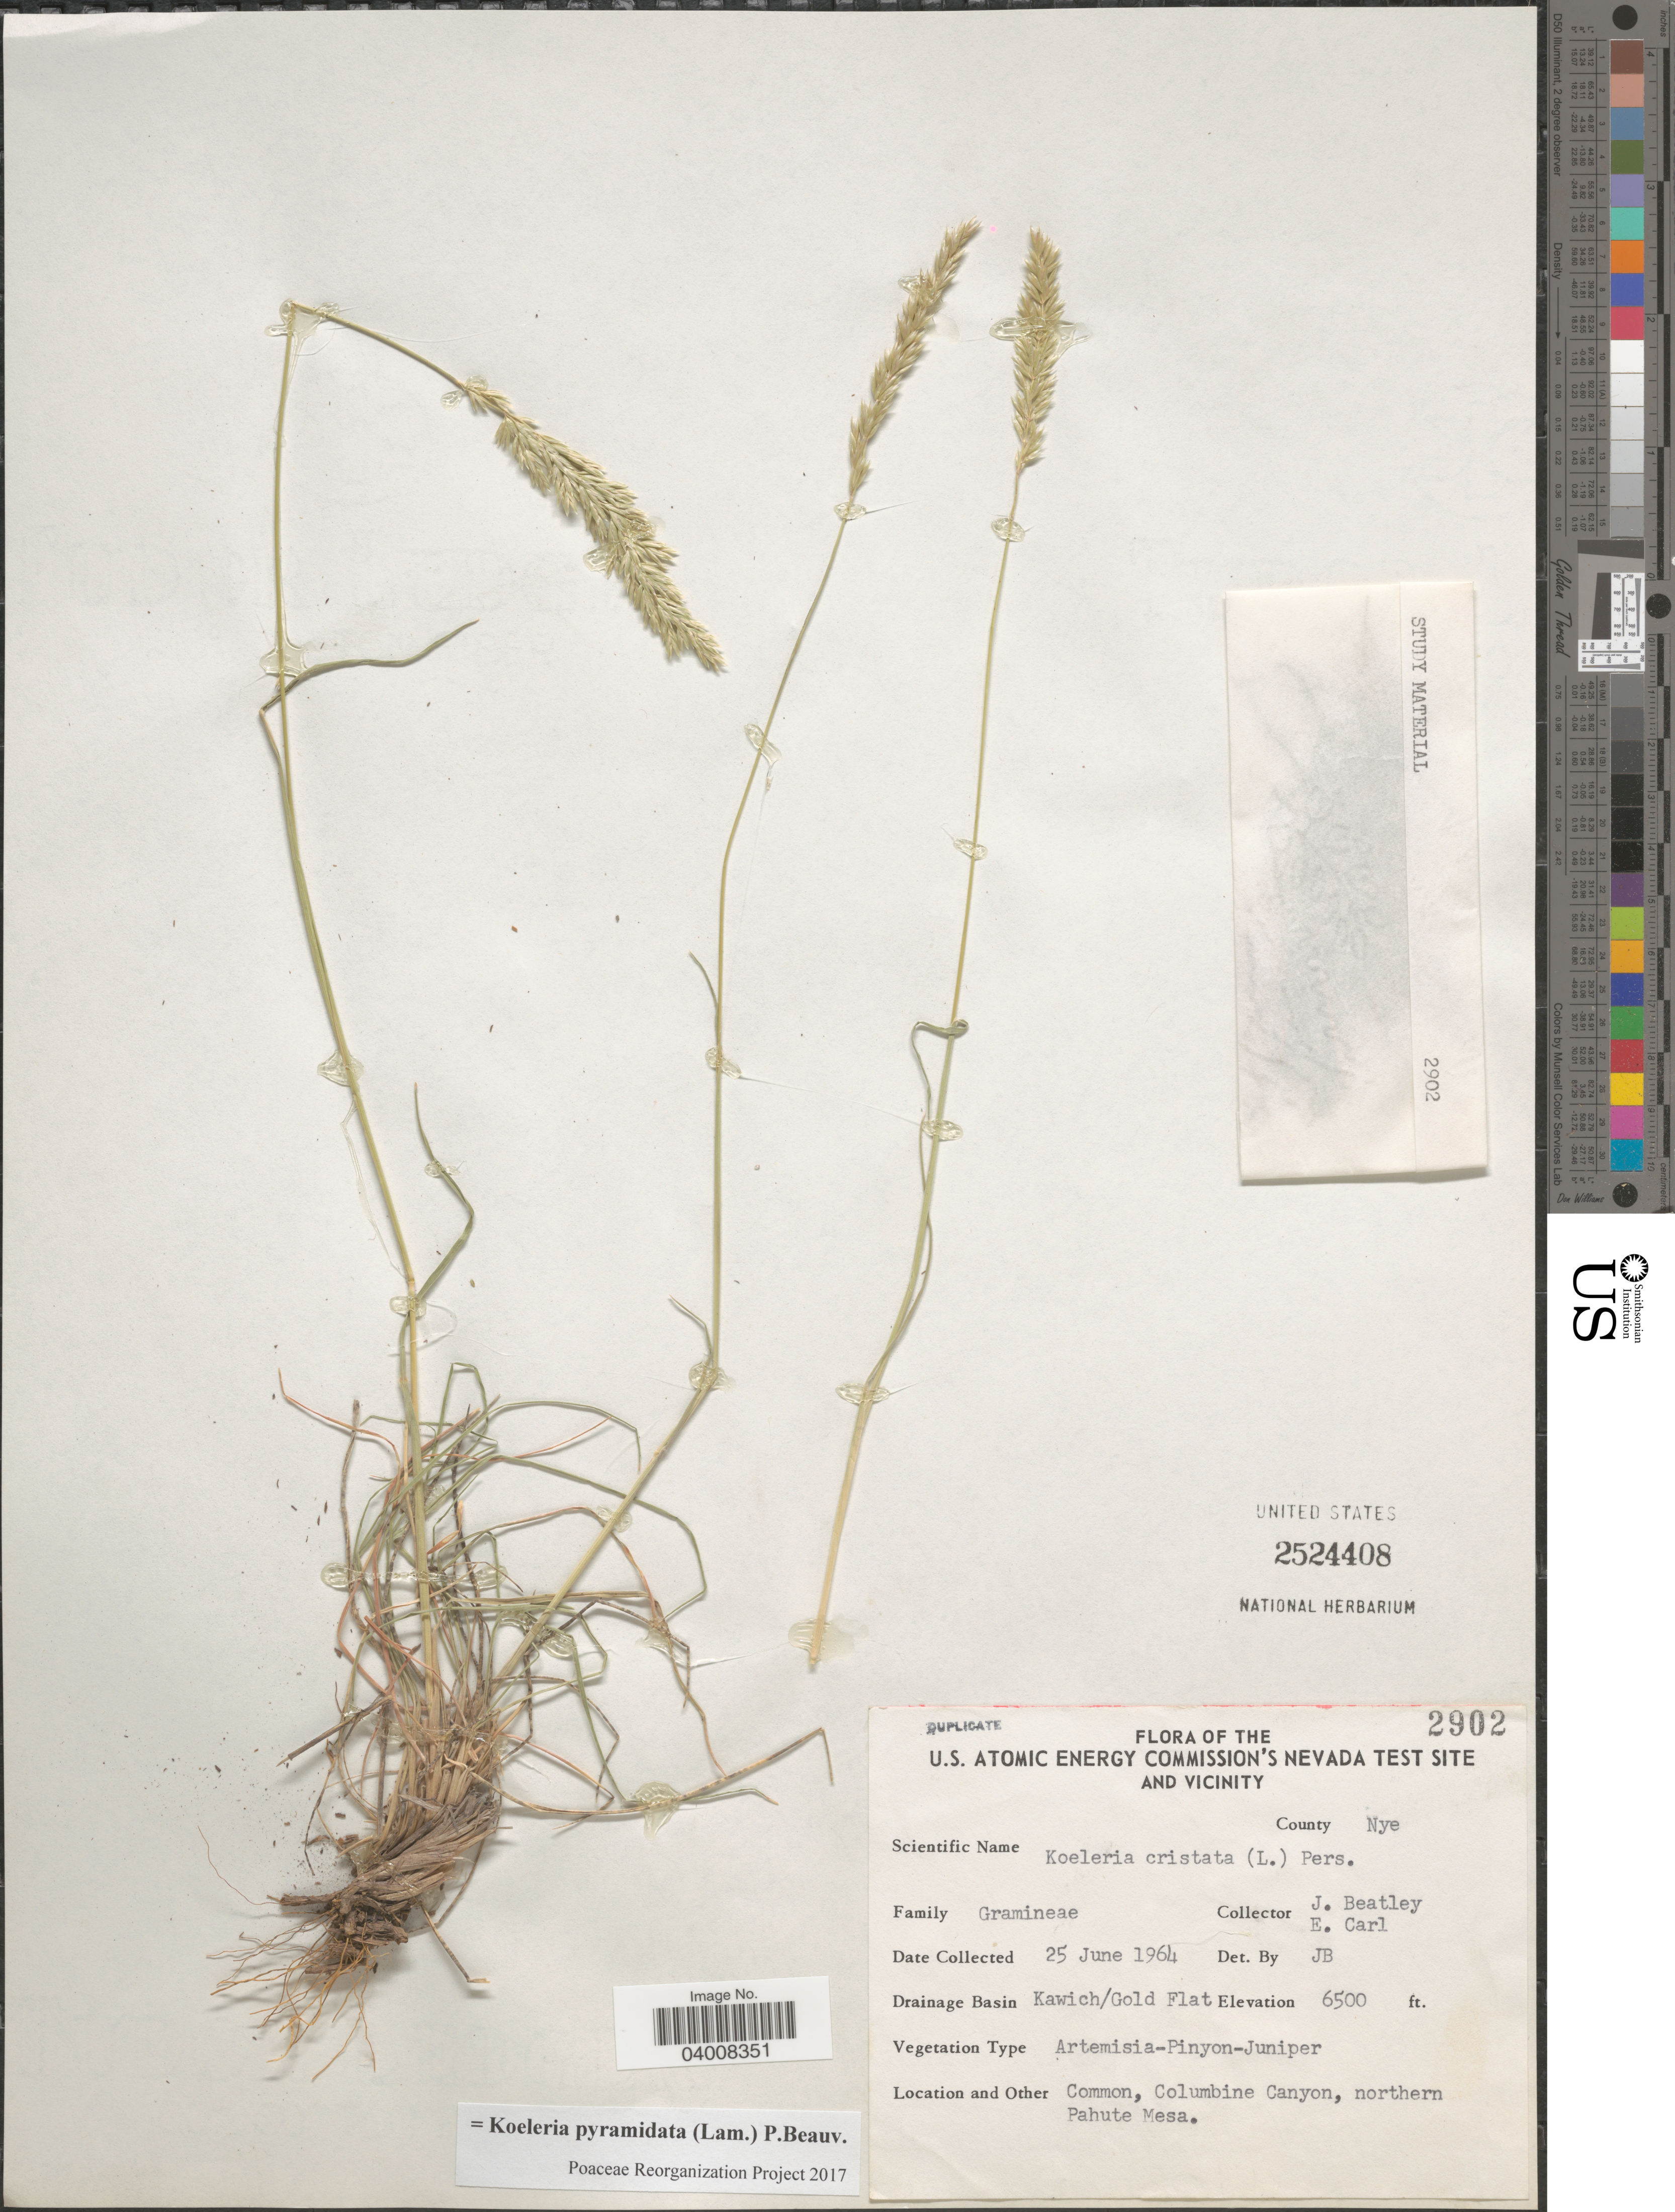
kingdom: Plantae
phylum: Tracheophyta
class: Liliopsida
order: Poales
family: Poaceae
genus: Koeleria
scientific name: Koeleria pyramidata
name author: (Lam.) P. Beauv.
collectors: J. C. Beatley & E. Carl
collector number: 2902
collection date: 1964-06-25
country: United States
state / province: Nevada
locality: U.S. Atomic Energy Commission's Nevada Test Site And Vicinity. County Nye. Drainage Basin Kawich/Gold Flat. Columbine Canyon, northern Pahute Mesa.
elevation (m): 1981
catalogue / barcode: US 2524408